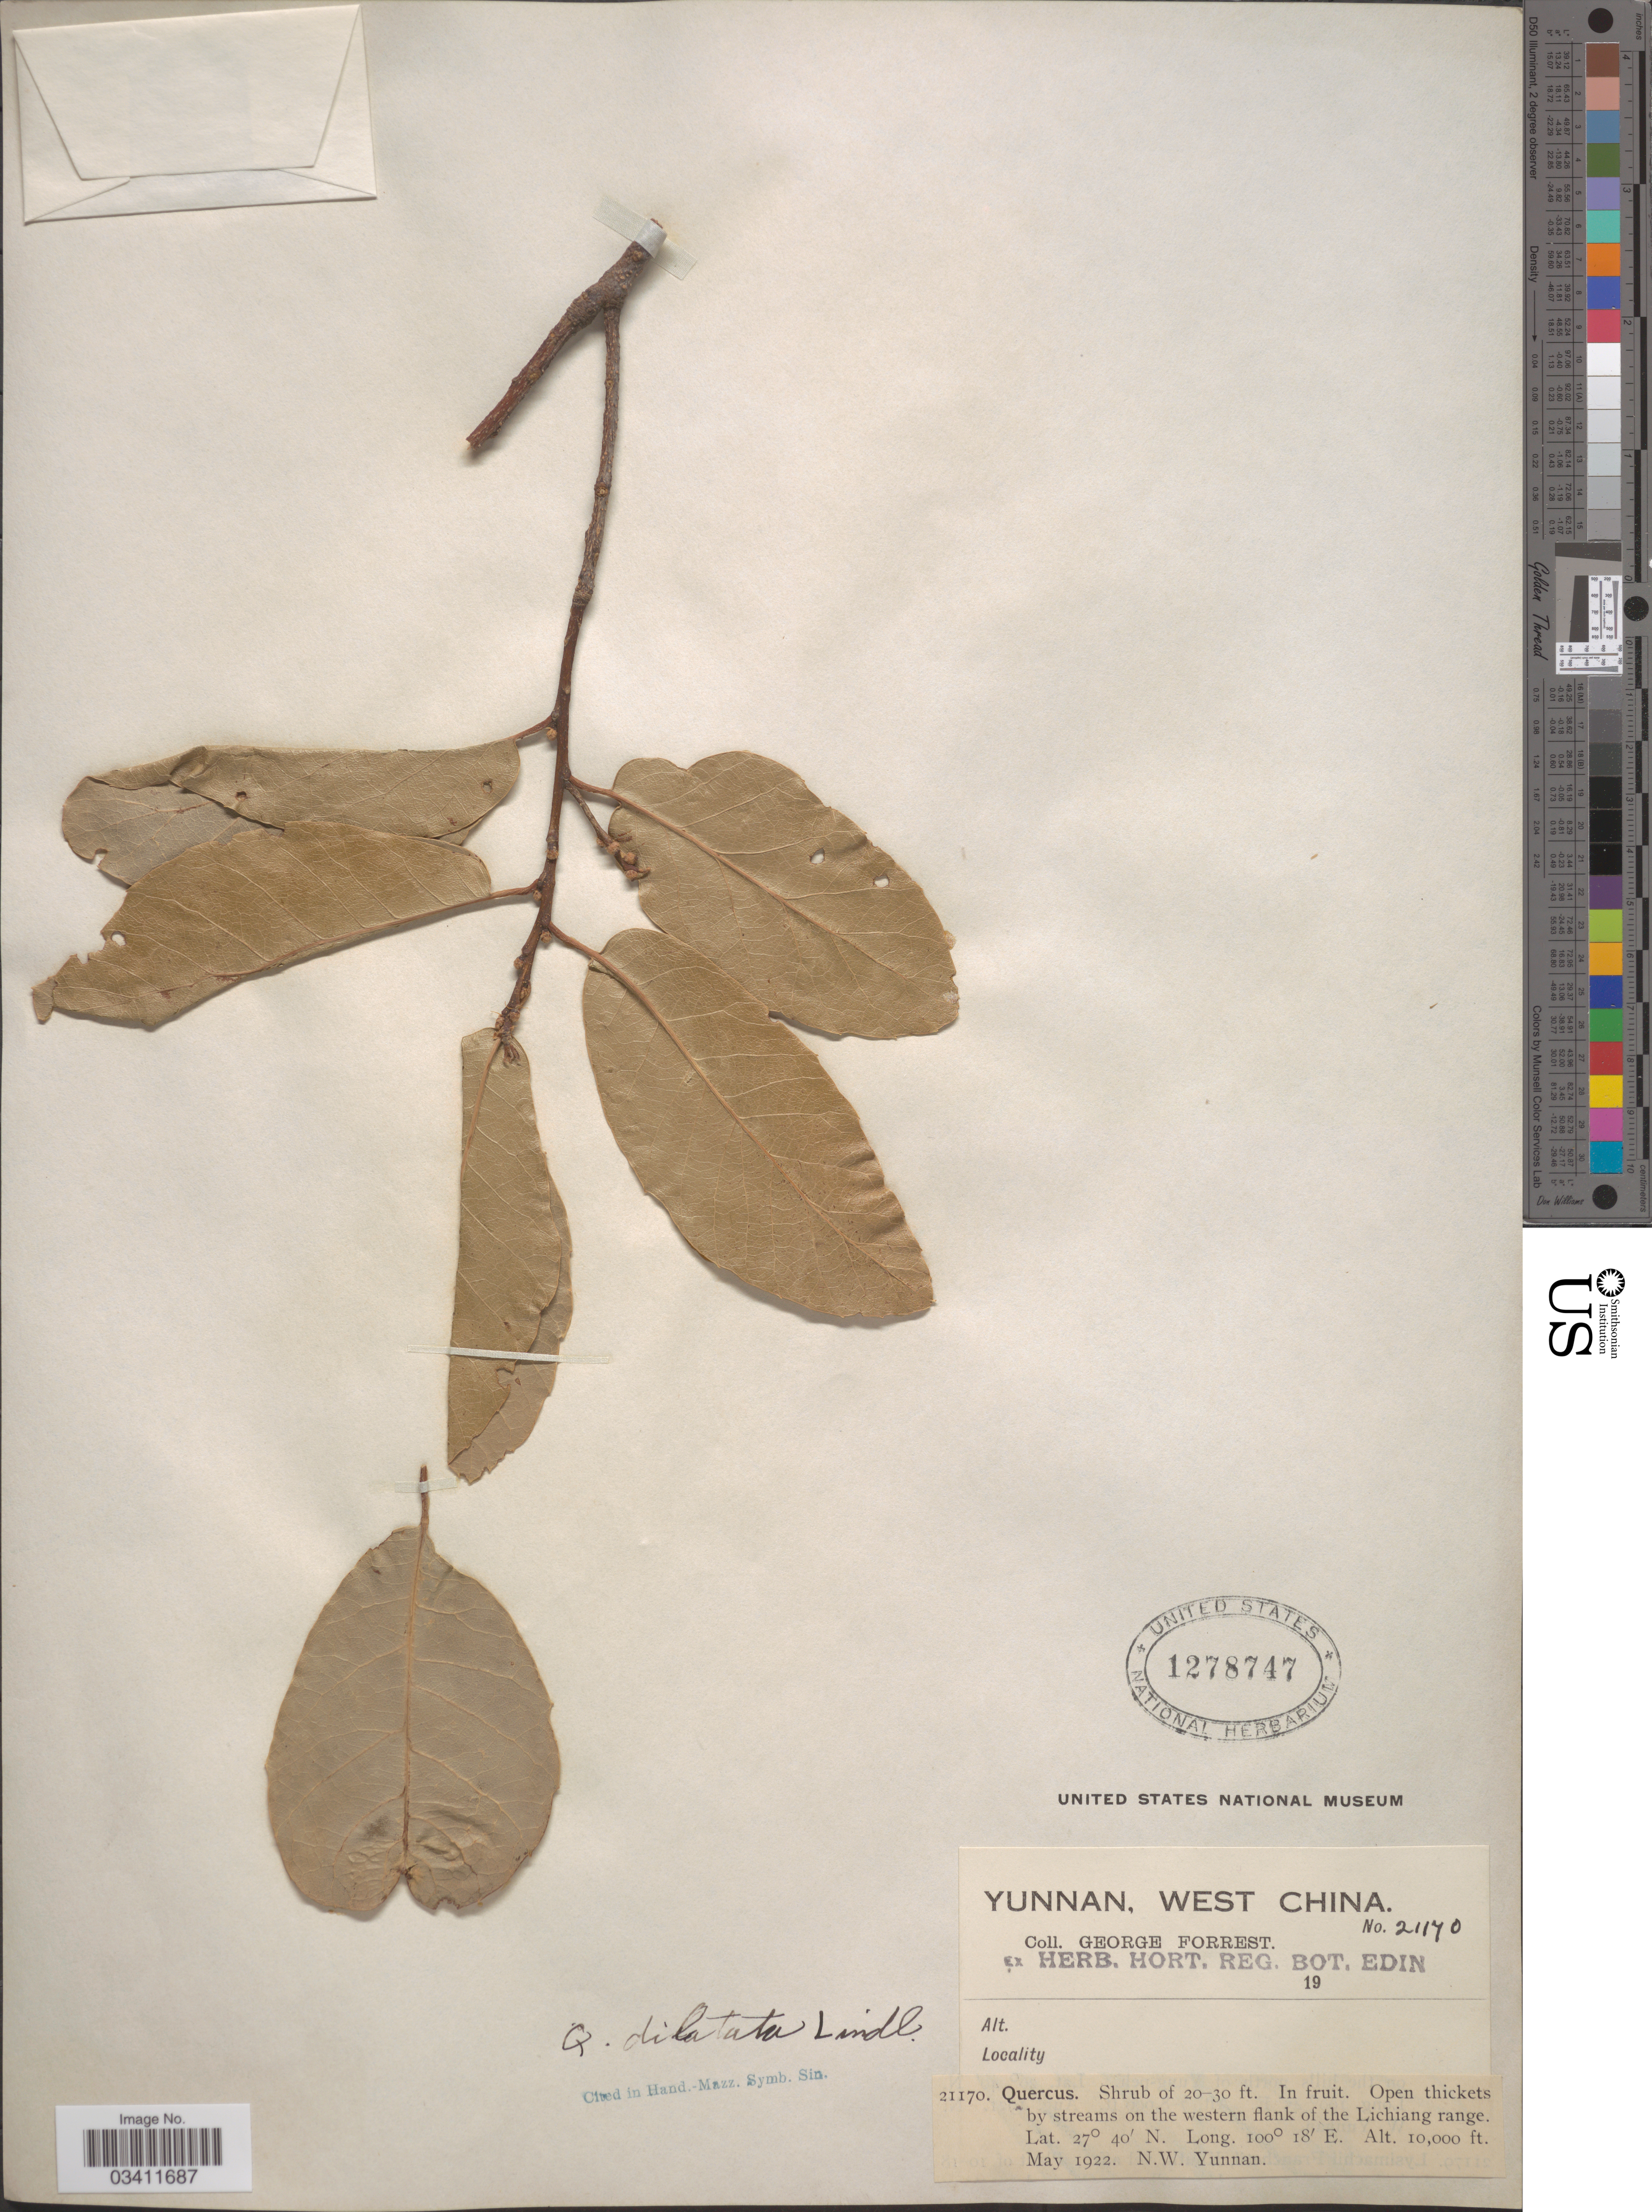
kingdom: Plantae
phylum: Tracheophyta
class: Magnoliopsida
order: Fagales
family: Fagaceae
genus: Quercus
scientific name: Quercus floribunda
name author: Lindl. ex A. Camus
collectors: G. Forrest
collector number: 21170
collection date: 1922-05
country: China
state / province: Yunnan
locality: West China. On the western flank of the Lichiang range. N.W. Yunnan.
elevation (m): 3048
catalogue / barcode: US 1278747